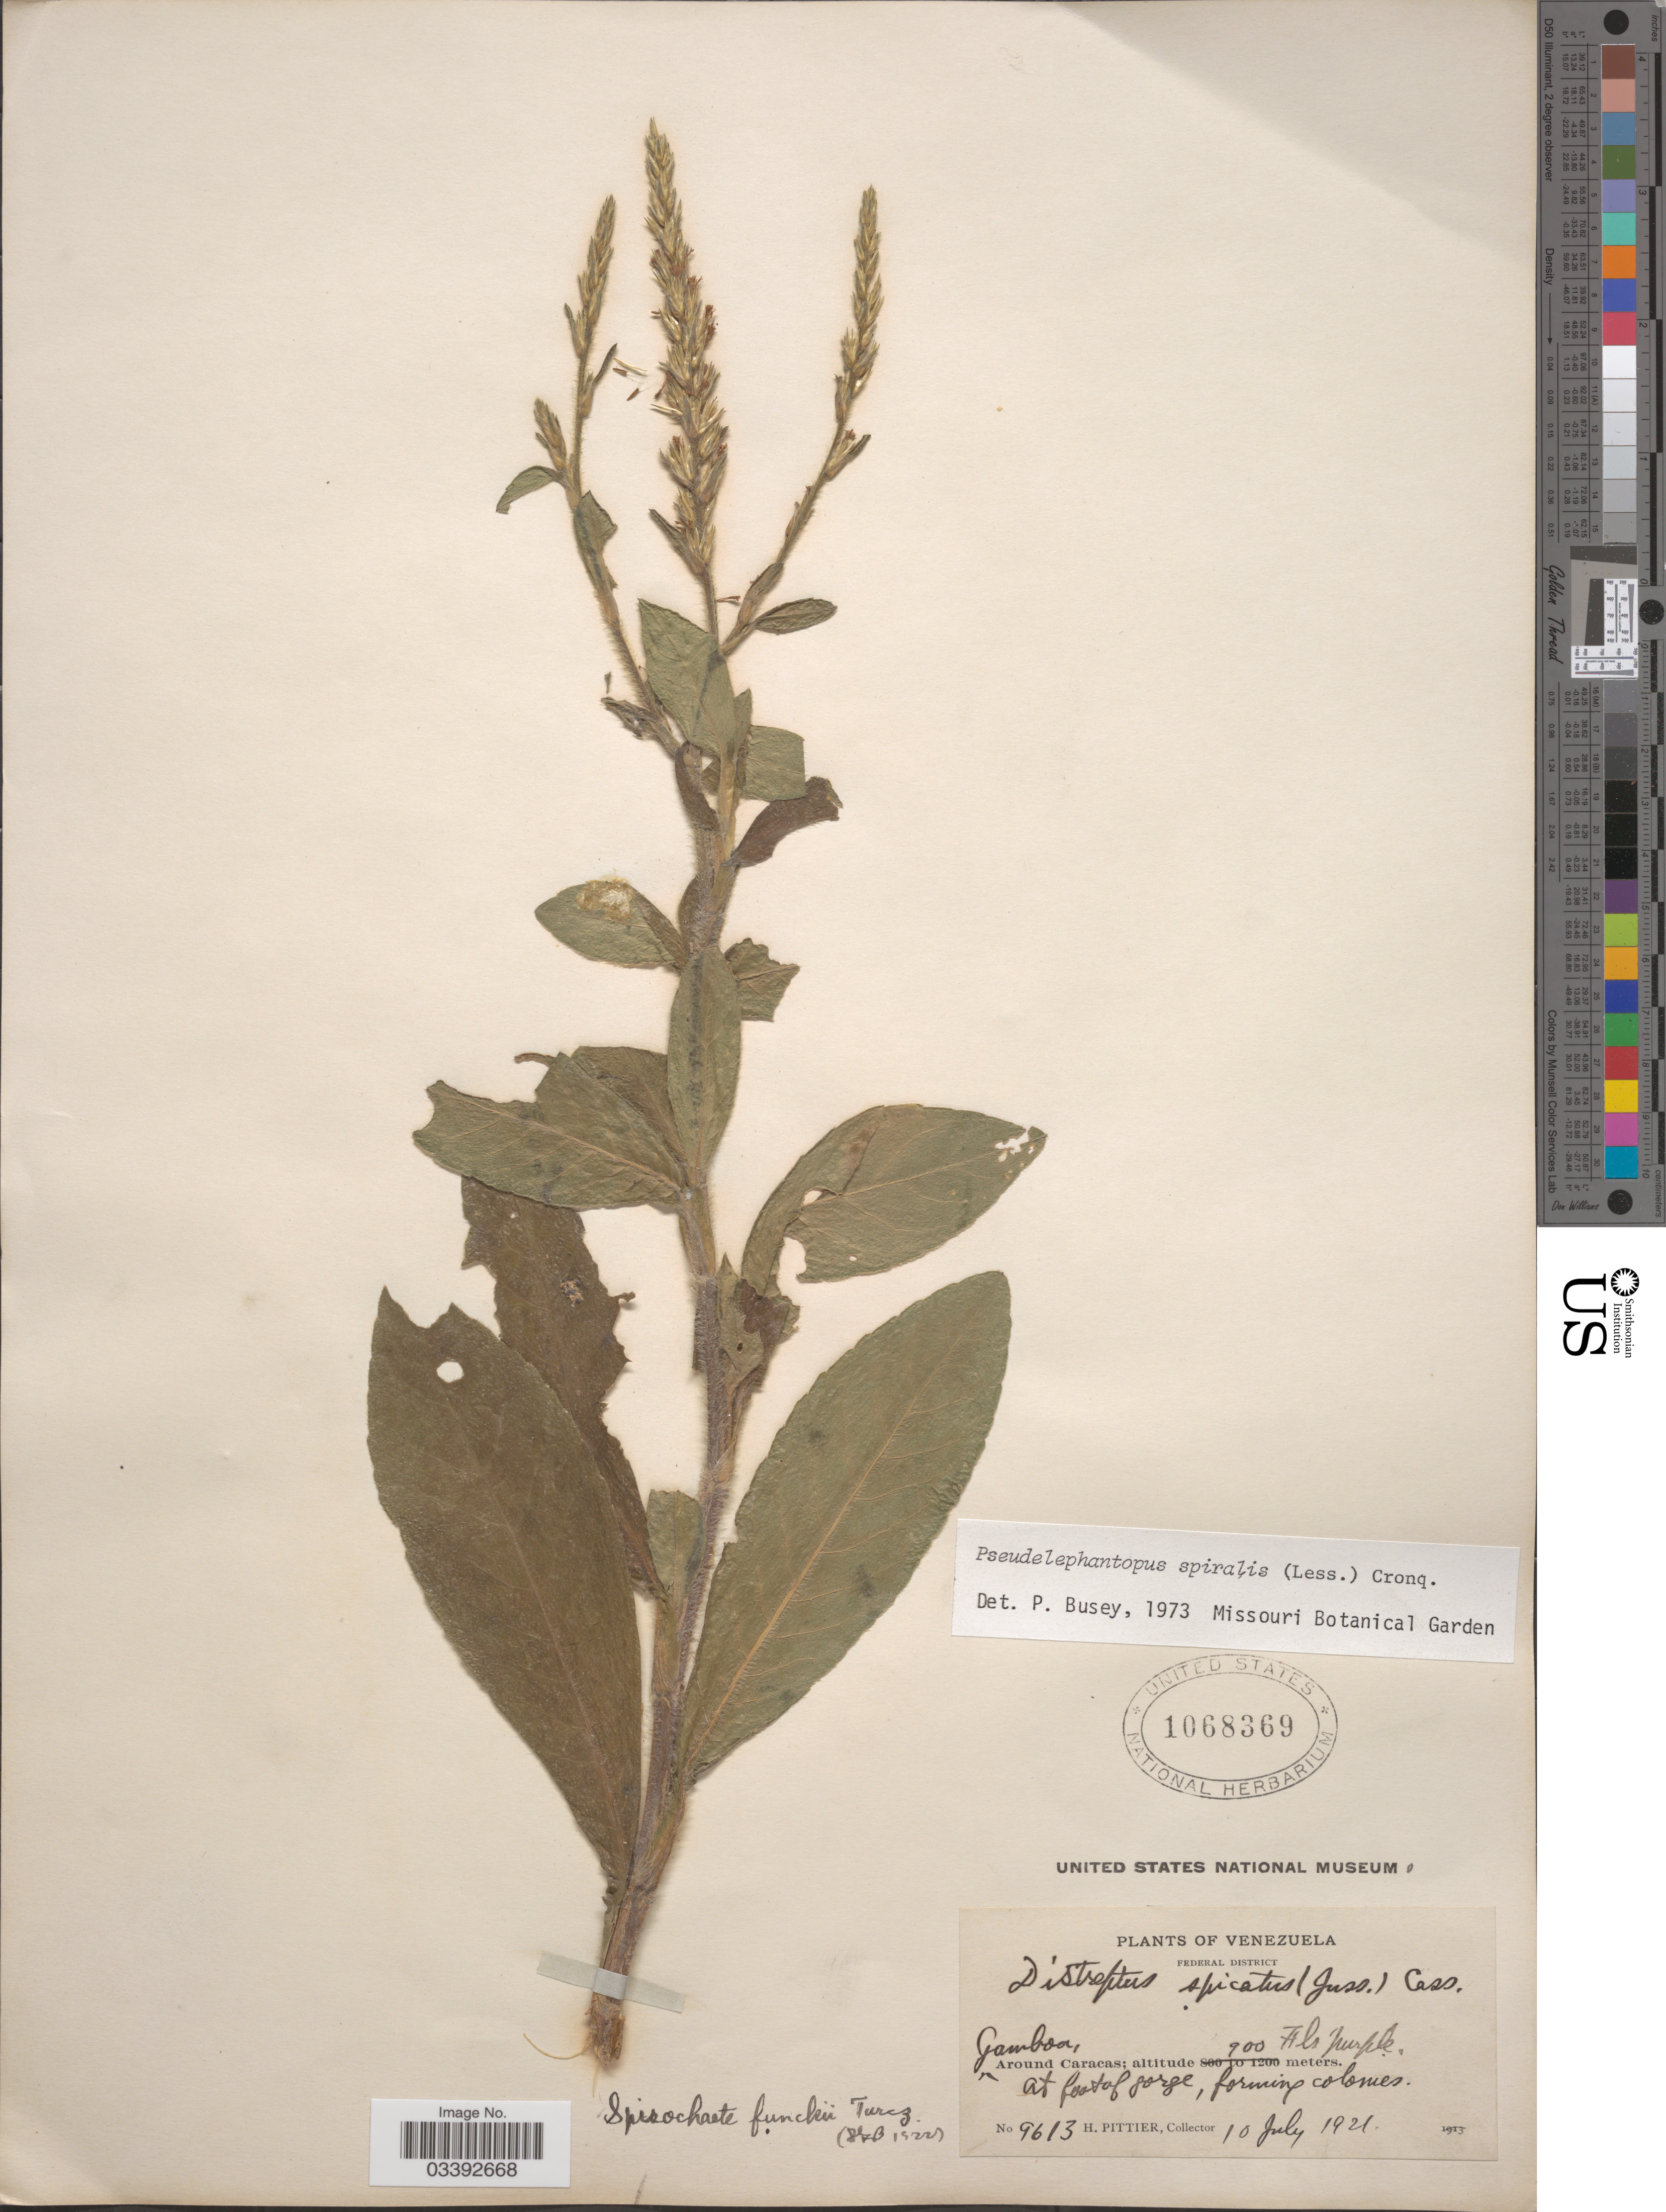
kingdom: Plantae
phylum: Tracheophyta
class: Magnoliopsida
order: Asterales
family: Asteraceae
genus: Pseudelephantopus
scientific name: Pseudelephantopus spiralis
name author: (Less.) Cronquist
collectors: H. F. Pittier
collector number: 9613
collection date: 1921-07-10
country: Venezuela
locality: Federal District. Gamboa, Around Caracas. At foot of gorge.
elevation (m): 900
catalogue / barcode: US 1068369